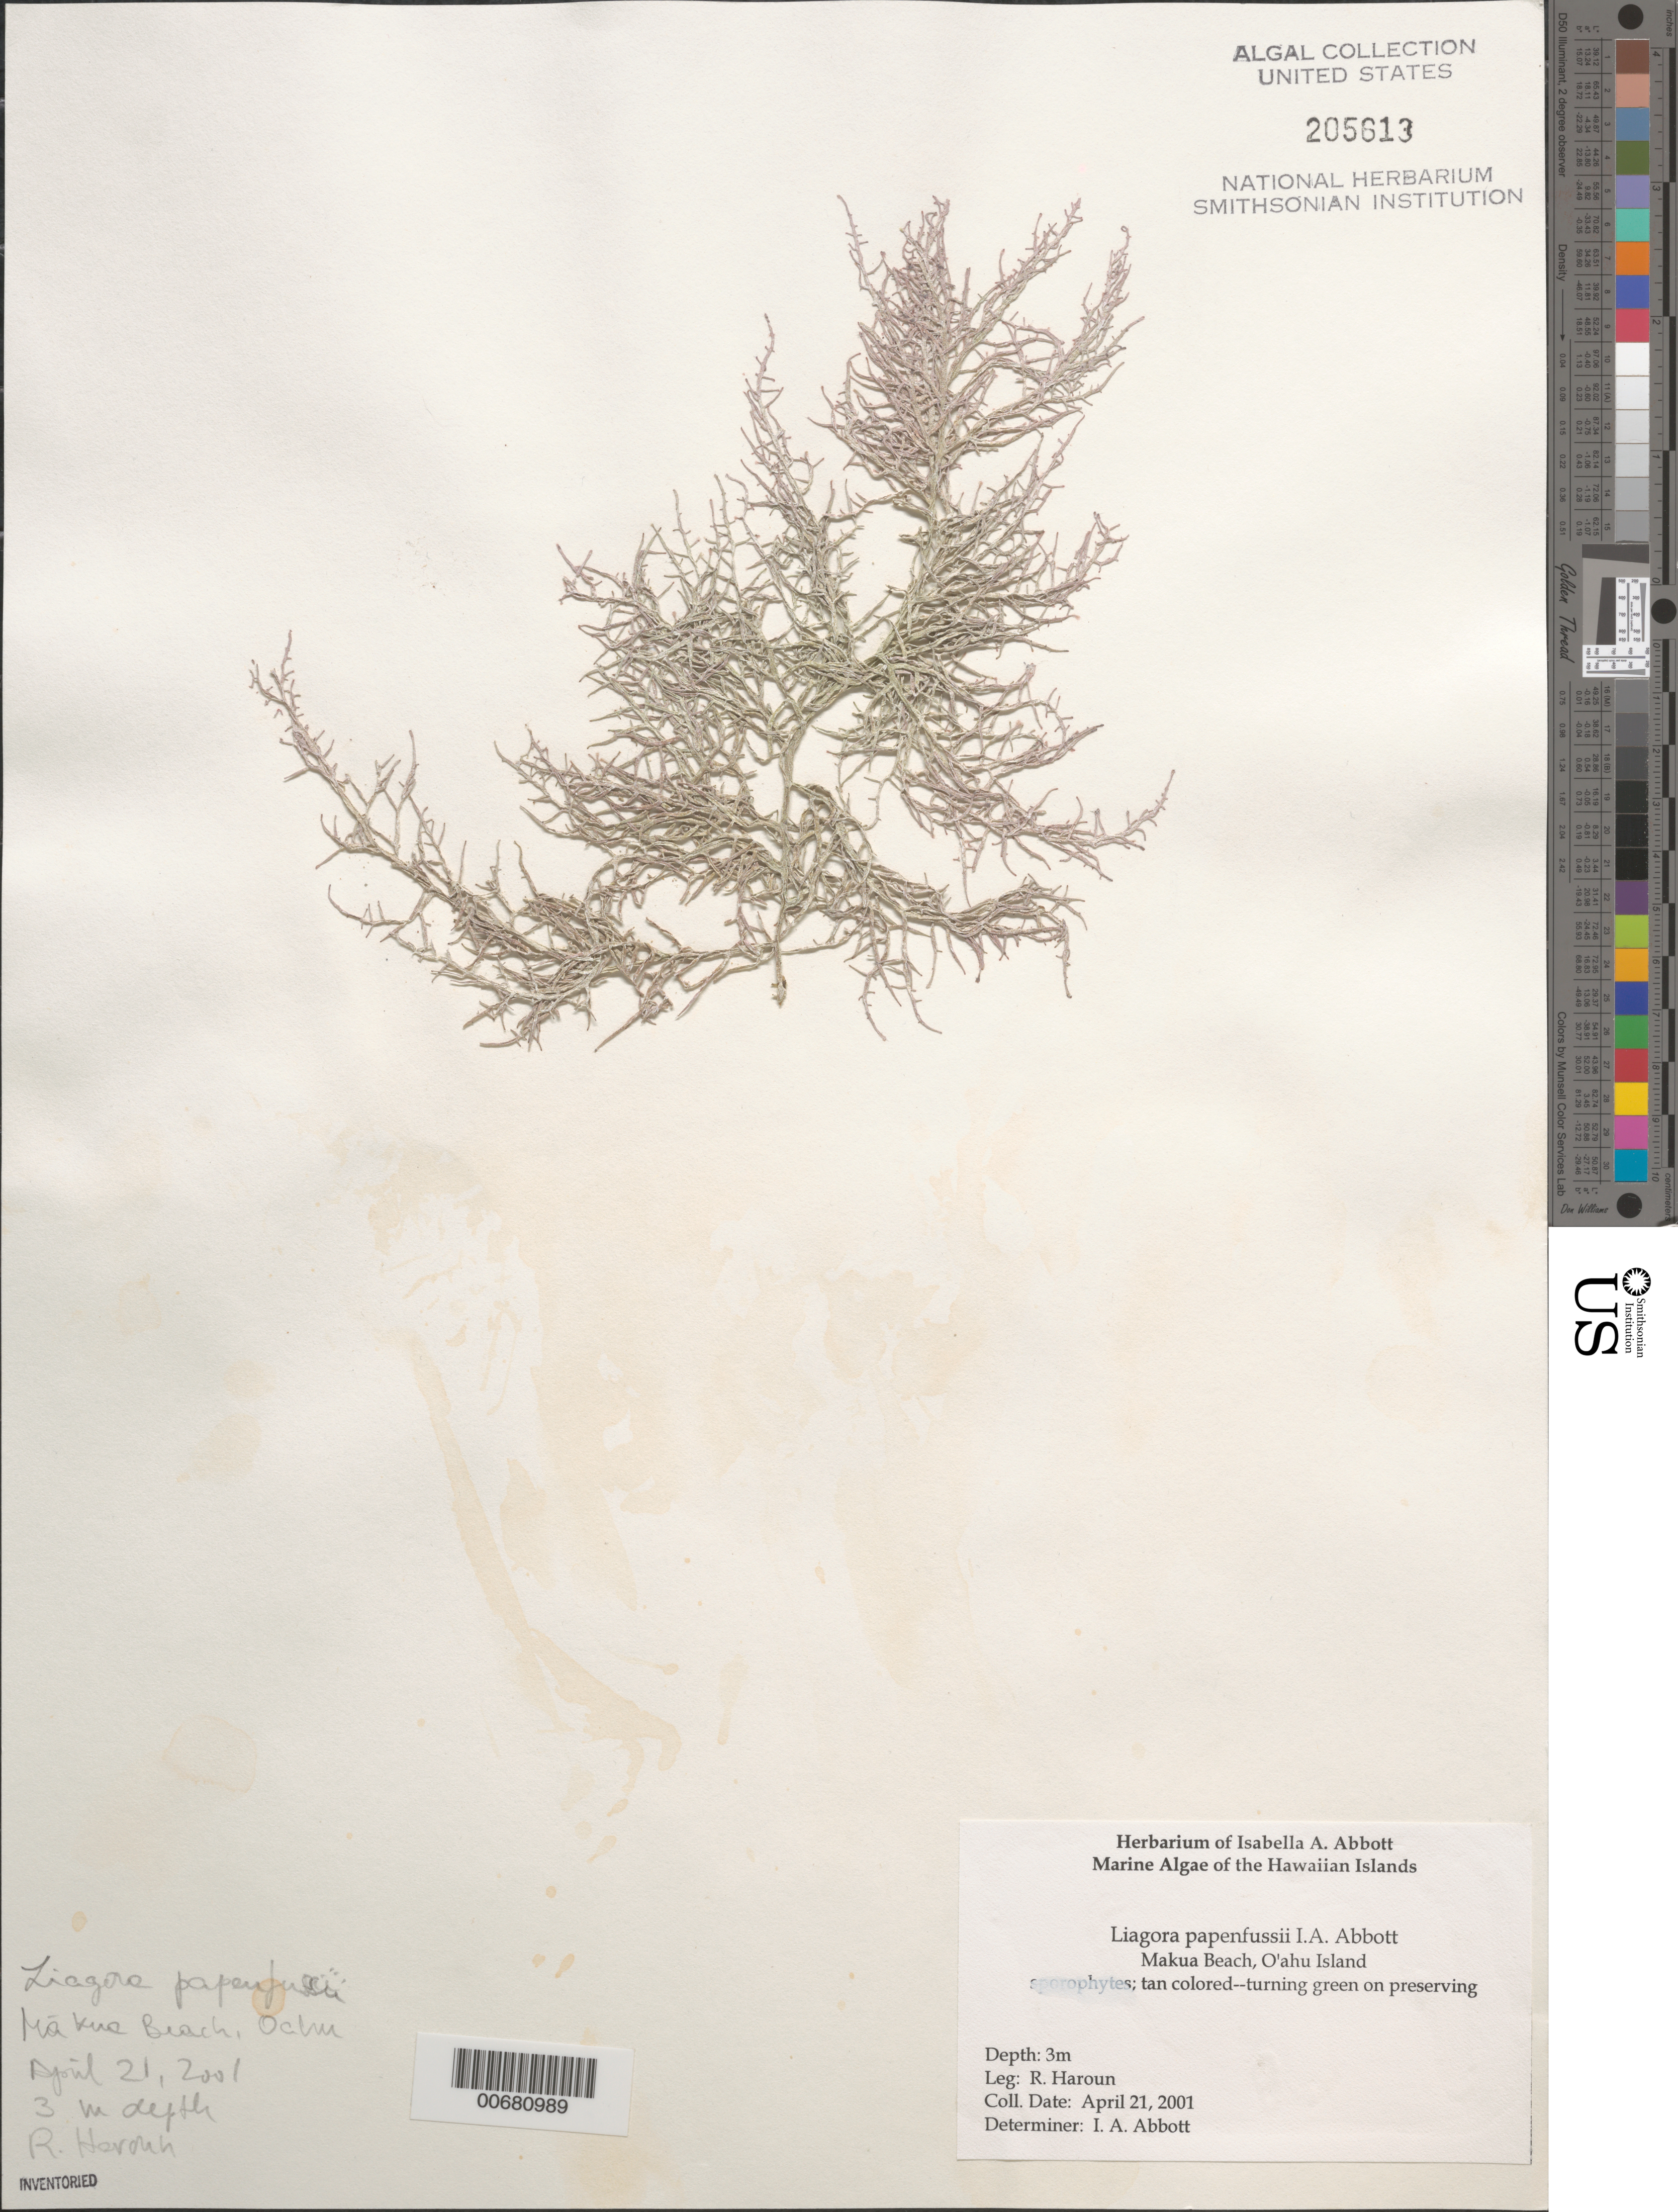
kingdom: Plantae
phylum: Rhodophyta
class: Florideophyceae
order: Nemaliales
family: Liagoraceae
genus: Liagora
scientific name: Liagora papenfussii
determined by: Abbott, Isabella A.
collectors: R. Haroun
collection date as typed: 21 Apr 2001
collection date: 2001-04-21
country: United States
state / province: Hawaii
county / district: Honolulu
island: Oahu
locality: Makua Beach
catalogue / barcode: US 205613